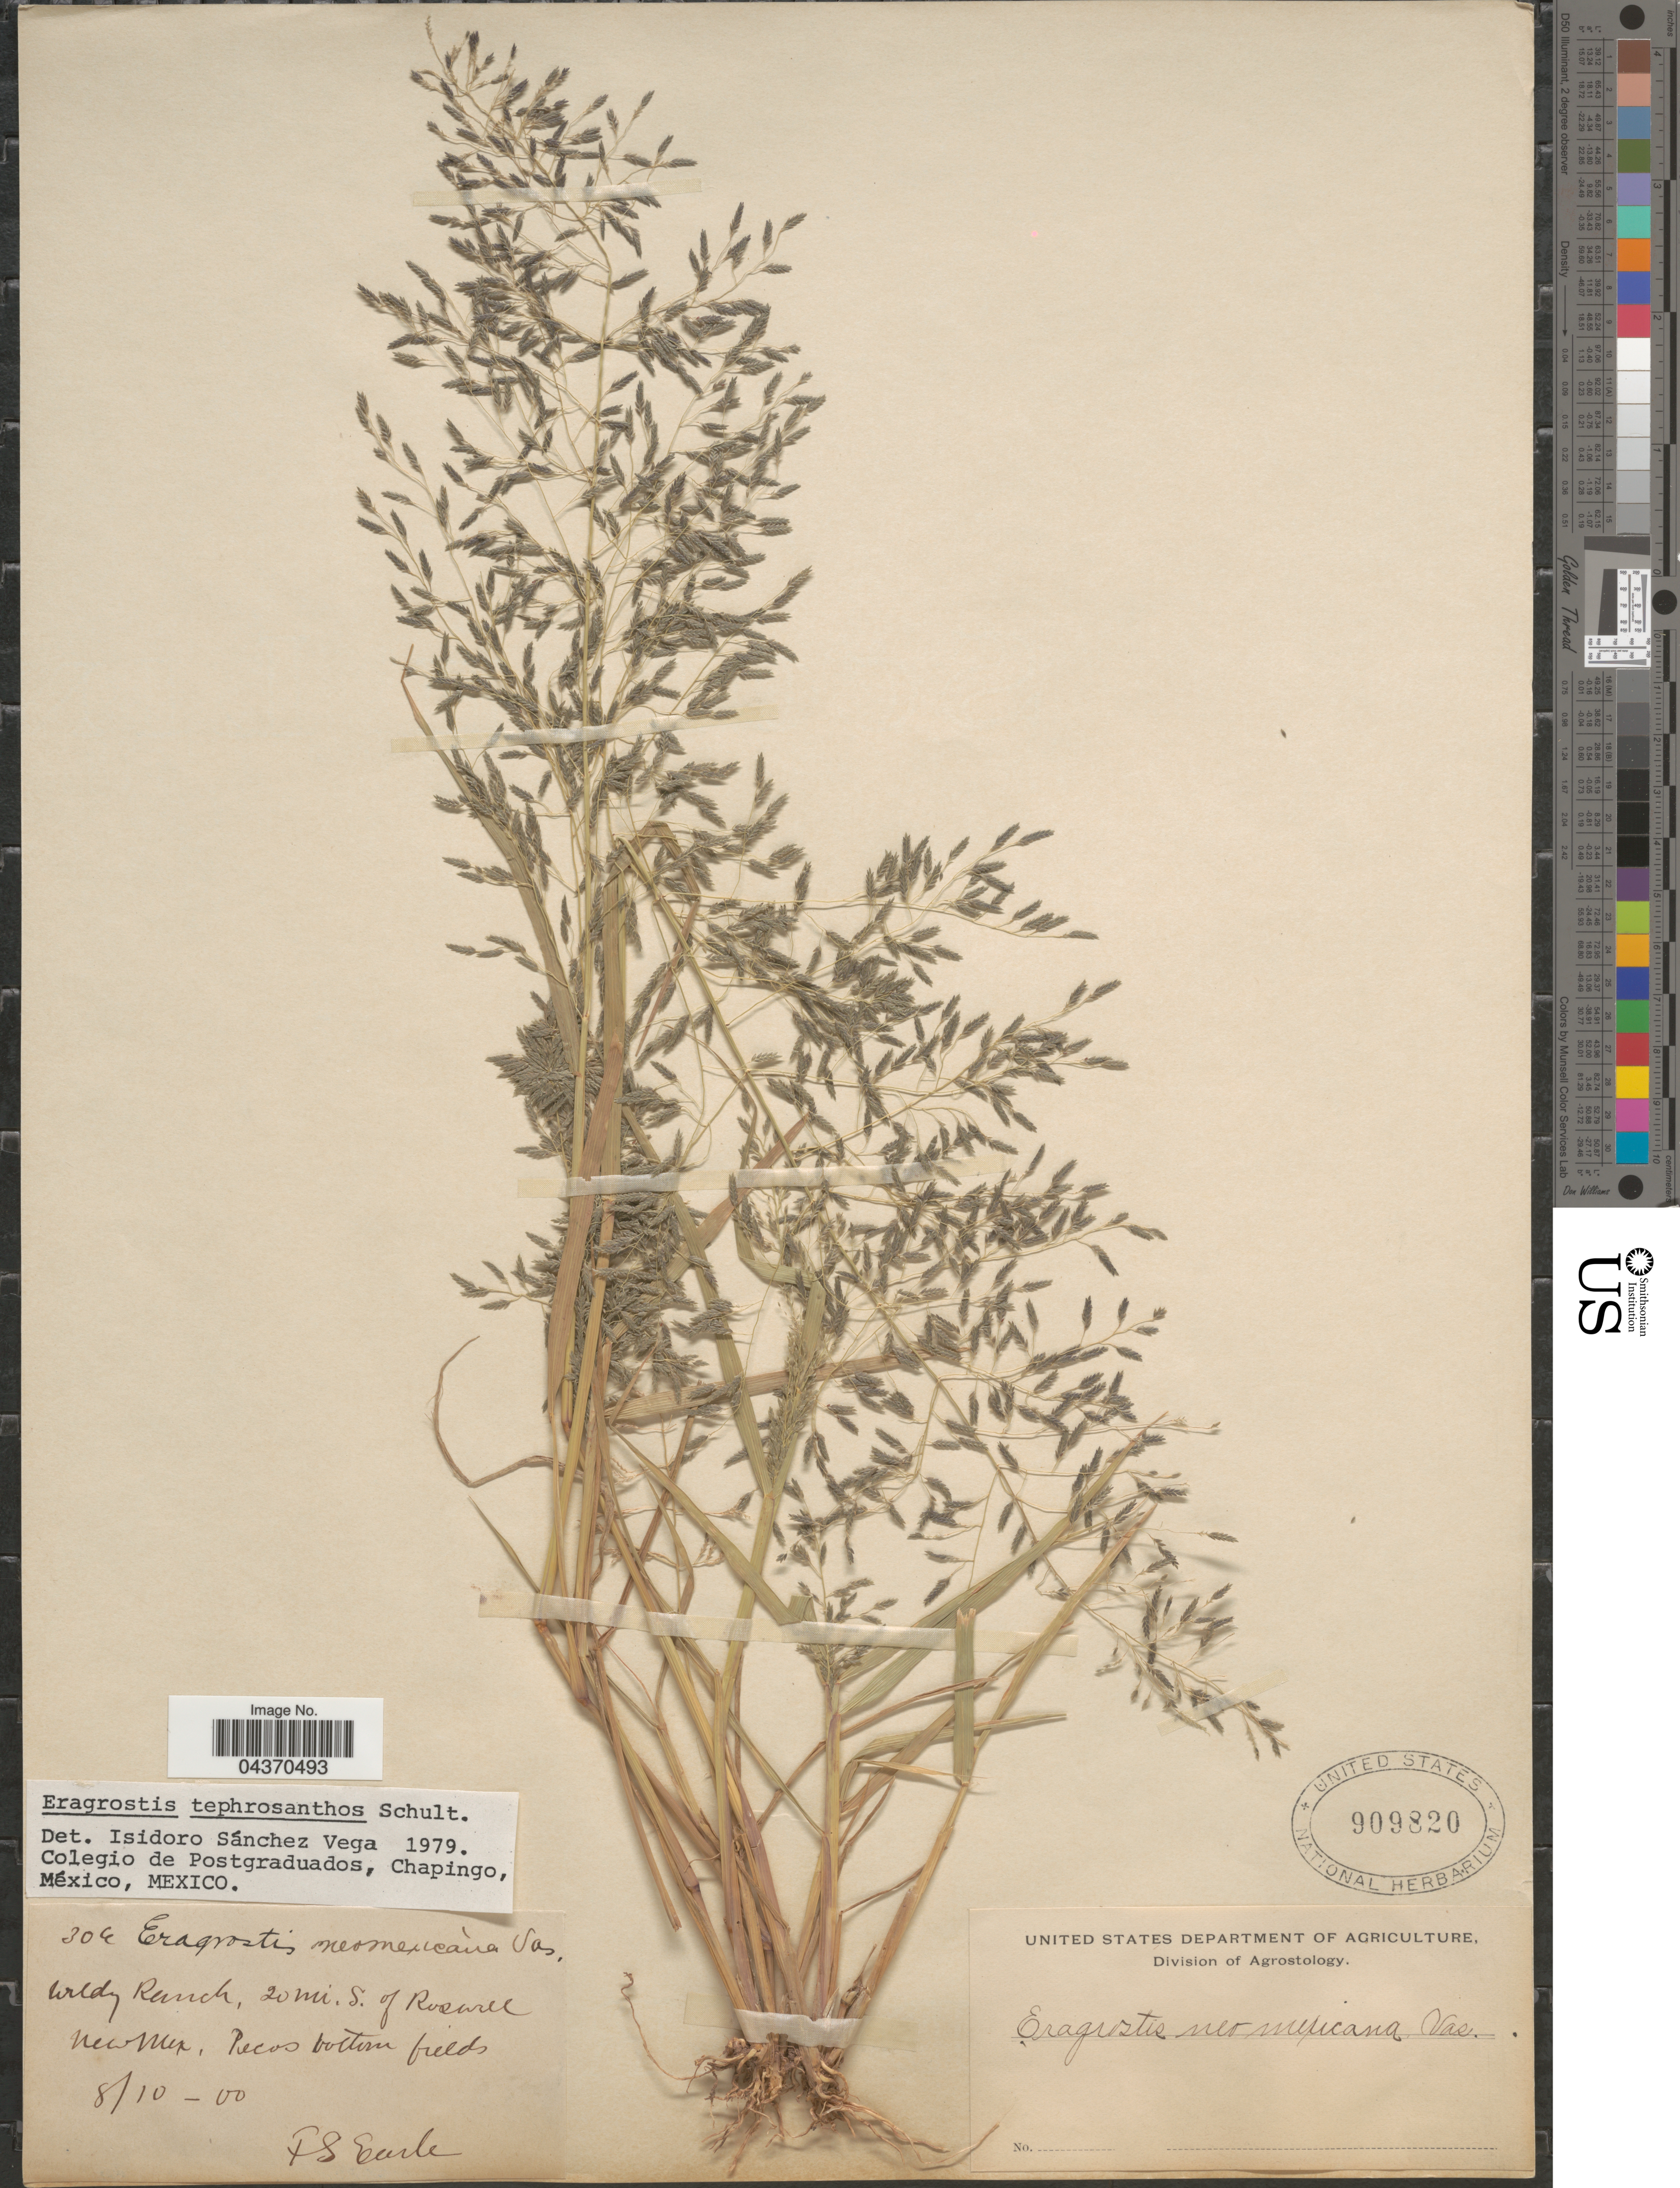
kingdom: Plantae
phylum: Tracheophyta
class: Liliopsida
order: Poales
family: Poaceae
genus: Eragrostis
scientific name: Eragrostis pectinacea var. miserrima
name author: (E. Fourn.) Reeder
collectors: F. S. Earle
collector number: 304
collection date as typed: Transcribed d/m/y: 10/8/0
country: United States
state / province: New Mexico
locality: Wildy Ranch, 20 mi. S. of Roswell. Pecos bottom fields.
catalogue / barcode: US 909820